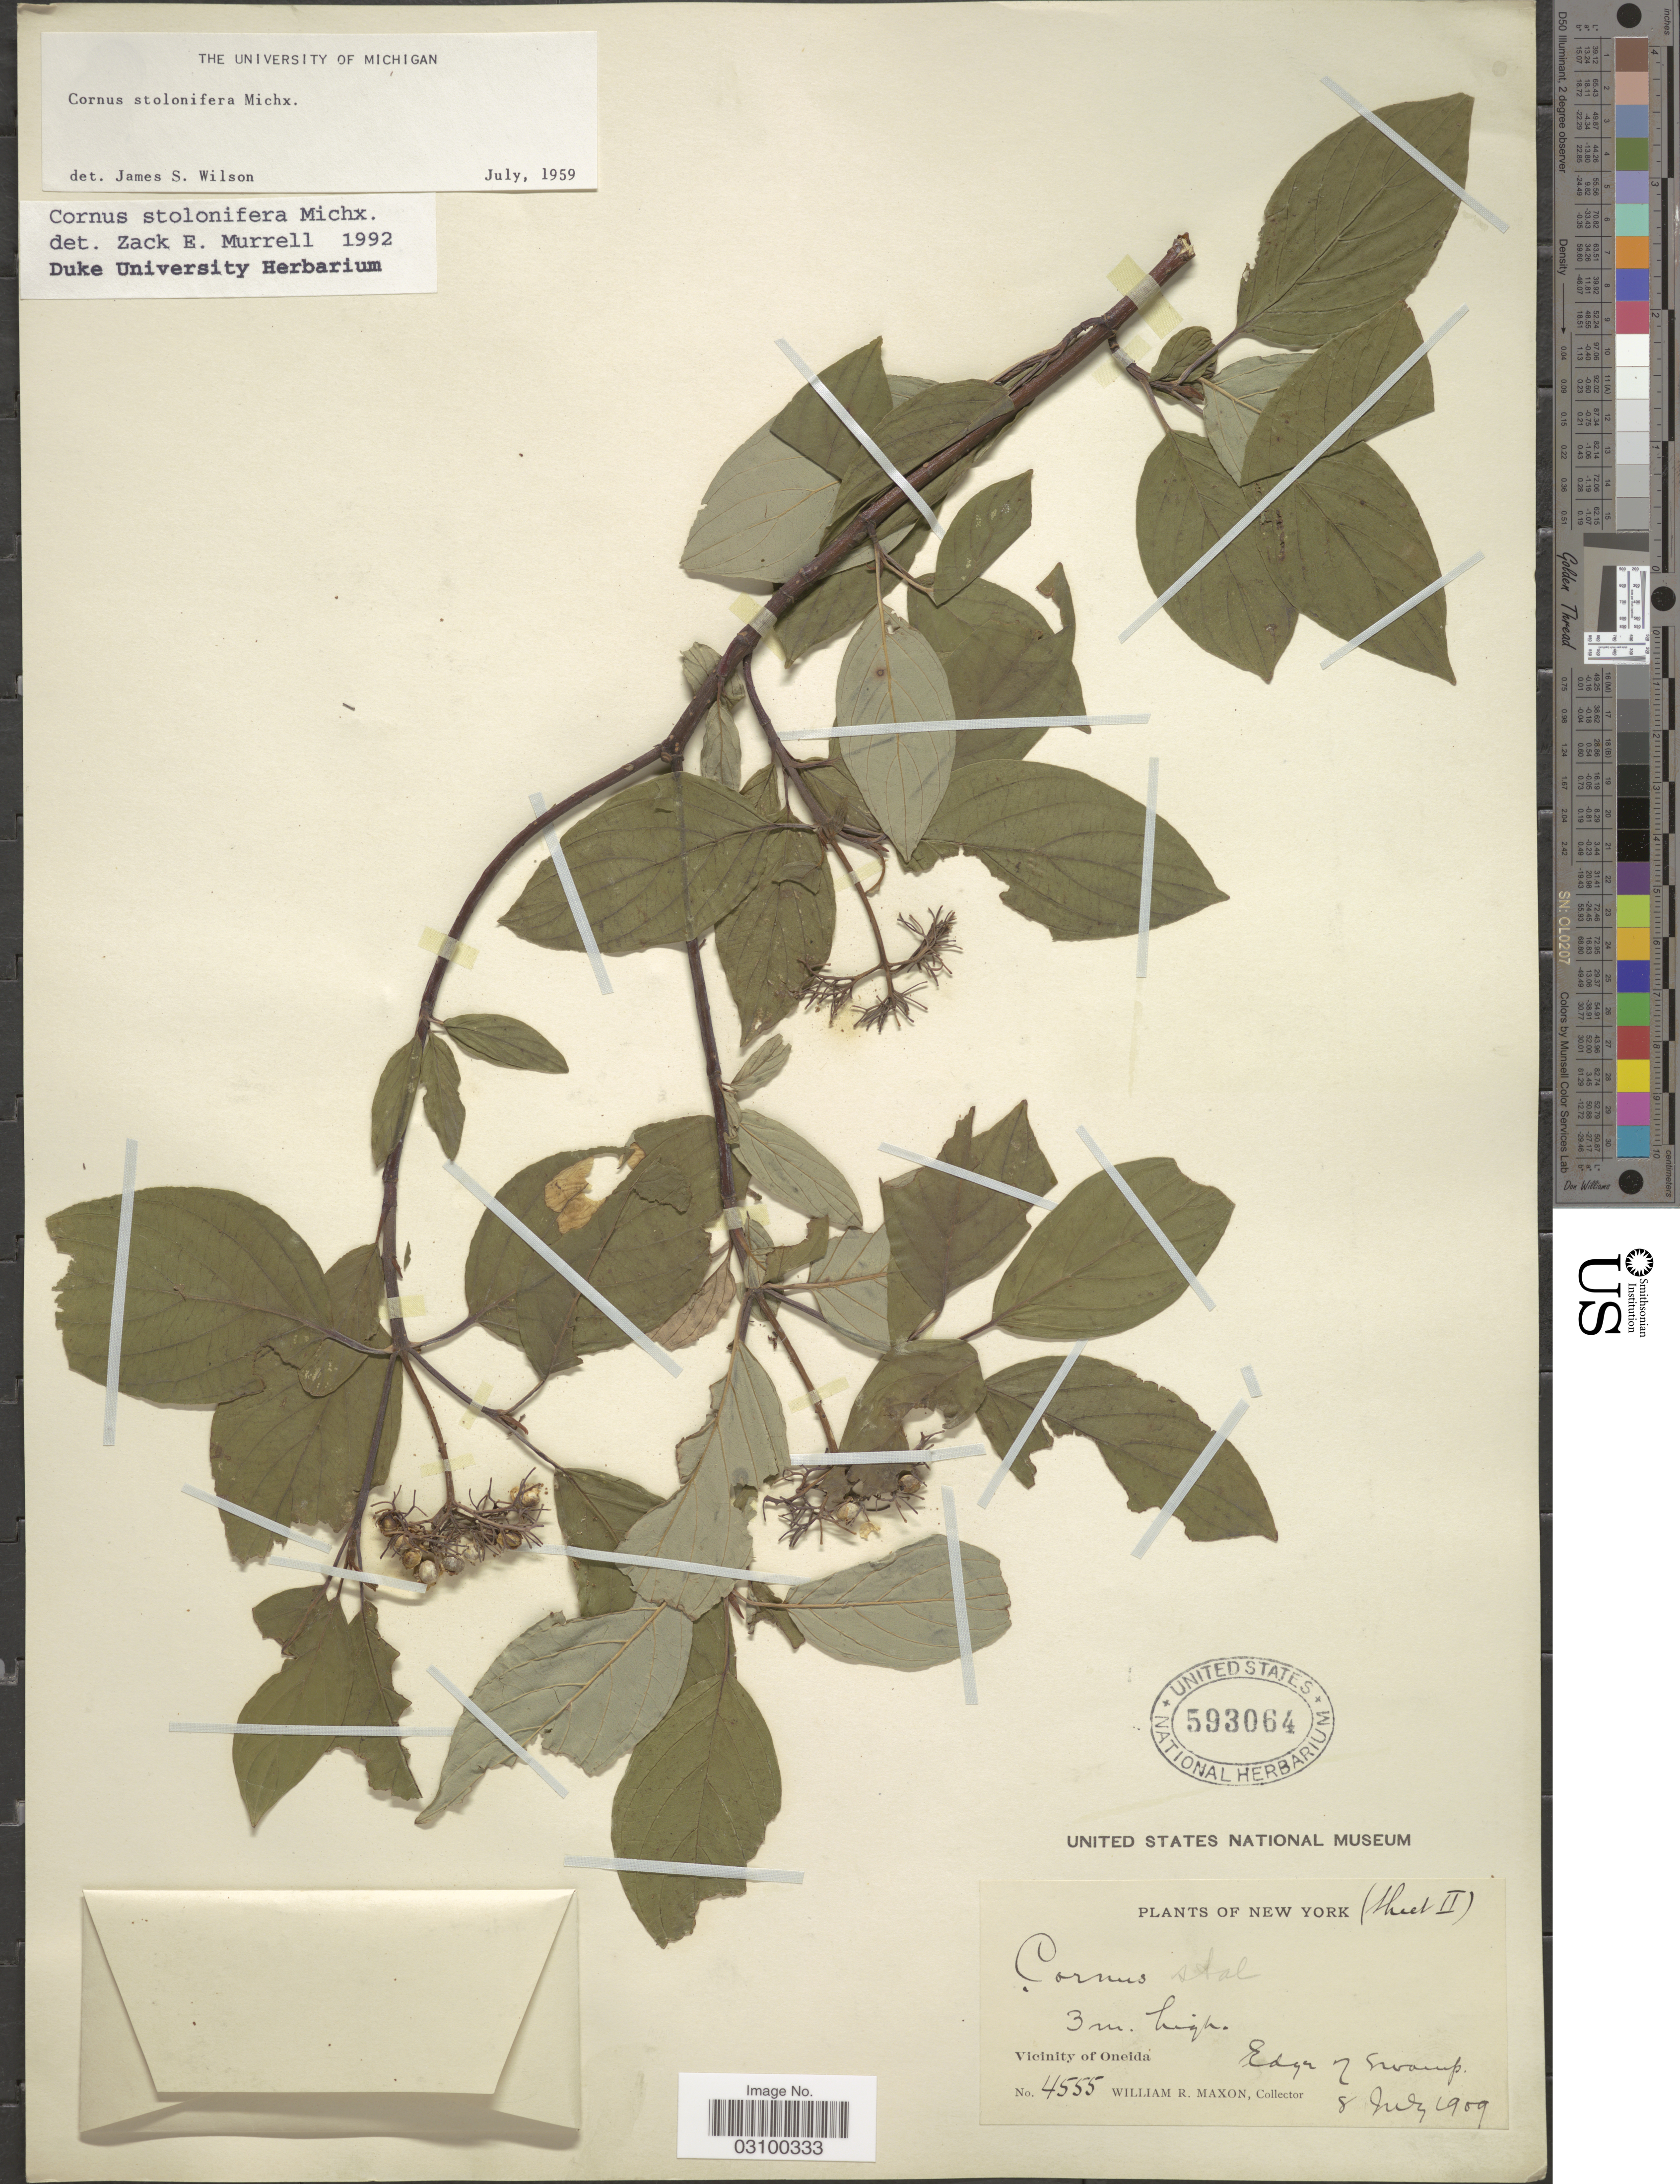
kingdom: Plantae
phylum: Tracheophyta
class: Magnoliopsida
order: Cornales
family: Cornaceae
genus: Cornus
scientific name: Cornus sericea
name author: L.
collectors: W. R. Maxon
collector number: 4555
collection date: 1909-07-08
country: United States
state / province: New York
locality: Vicinity of Oneida. Edge of swamp.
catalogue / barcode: US 593064